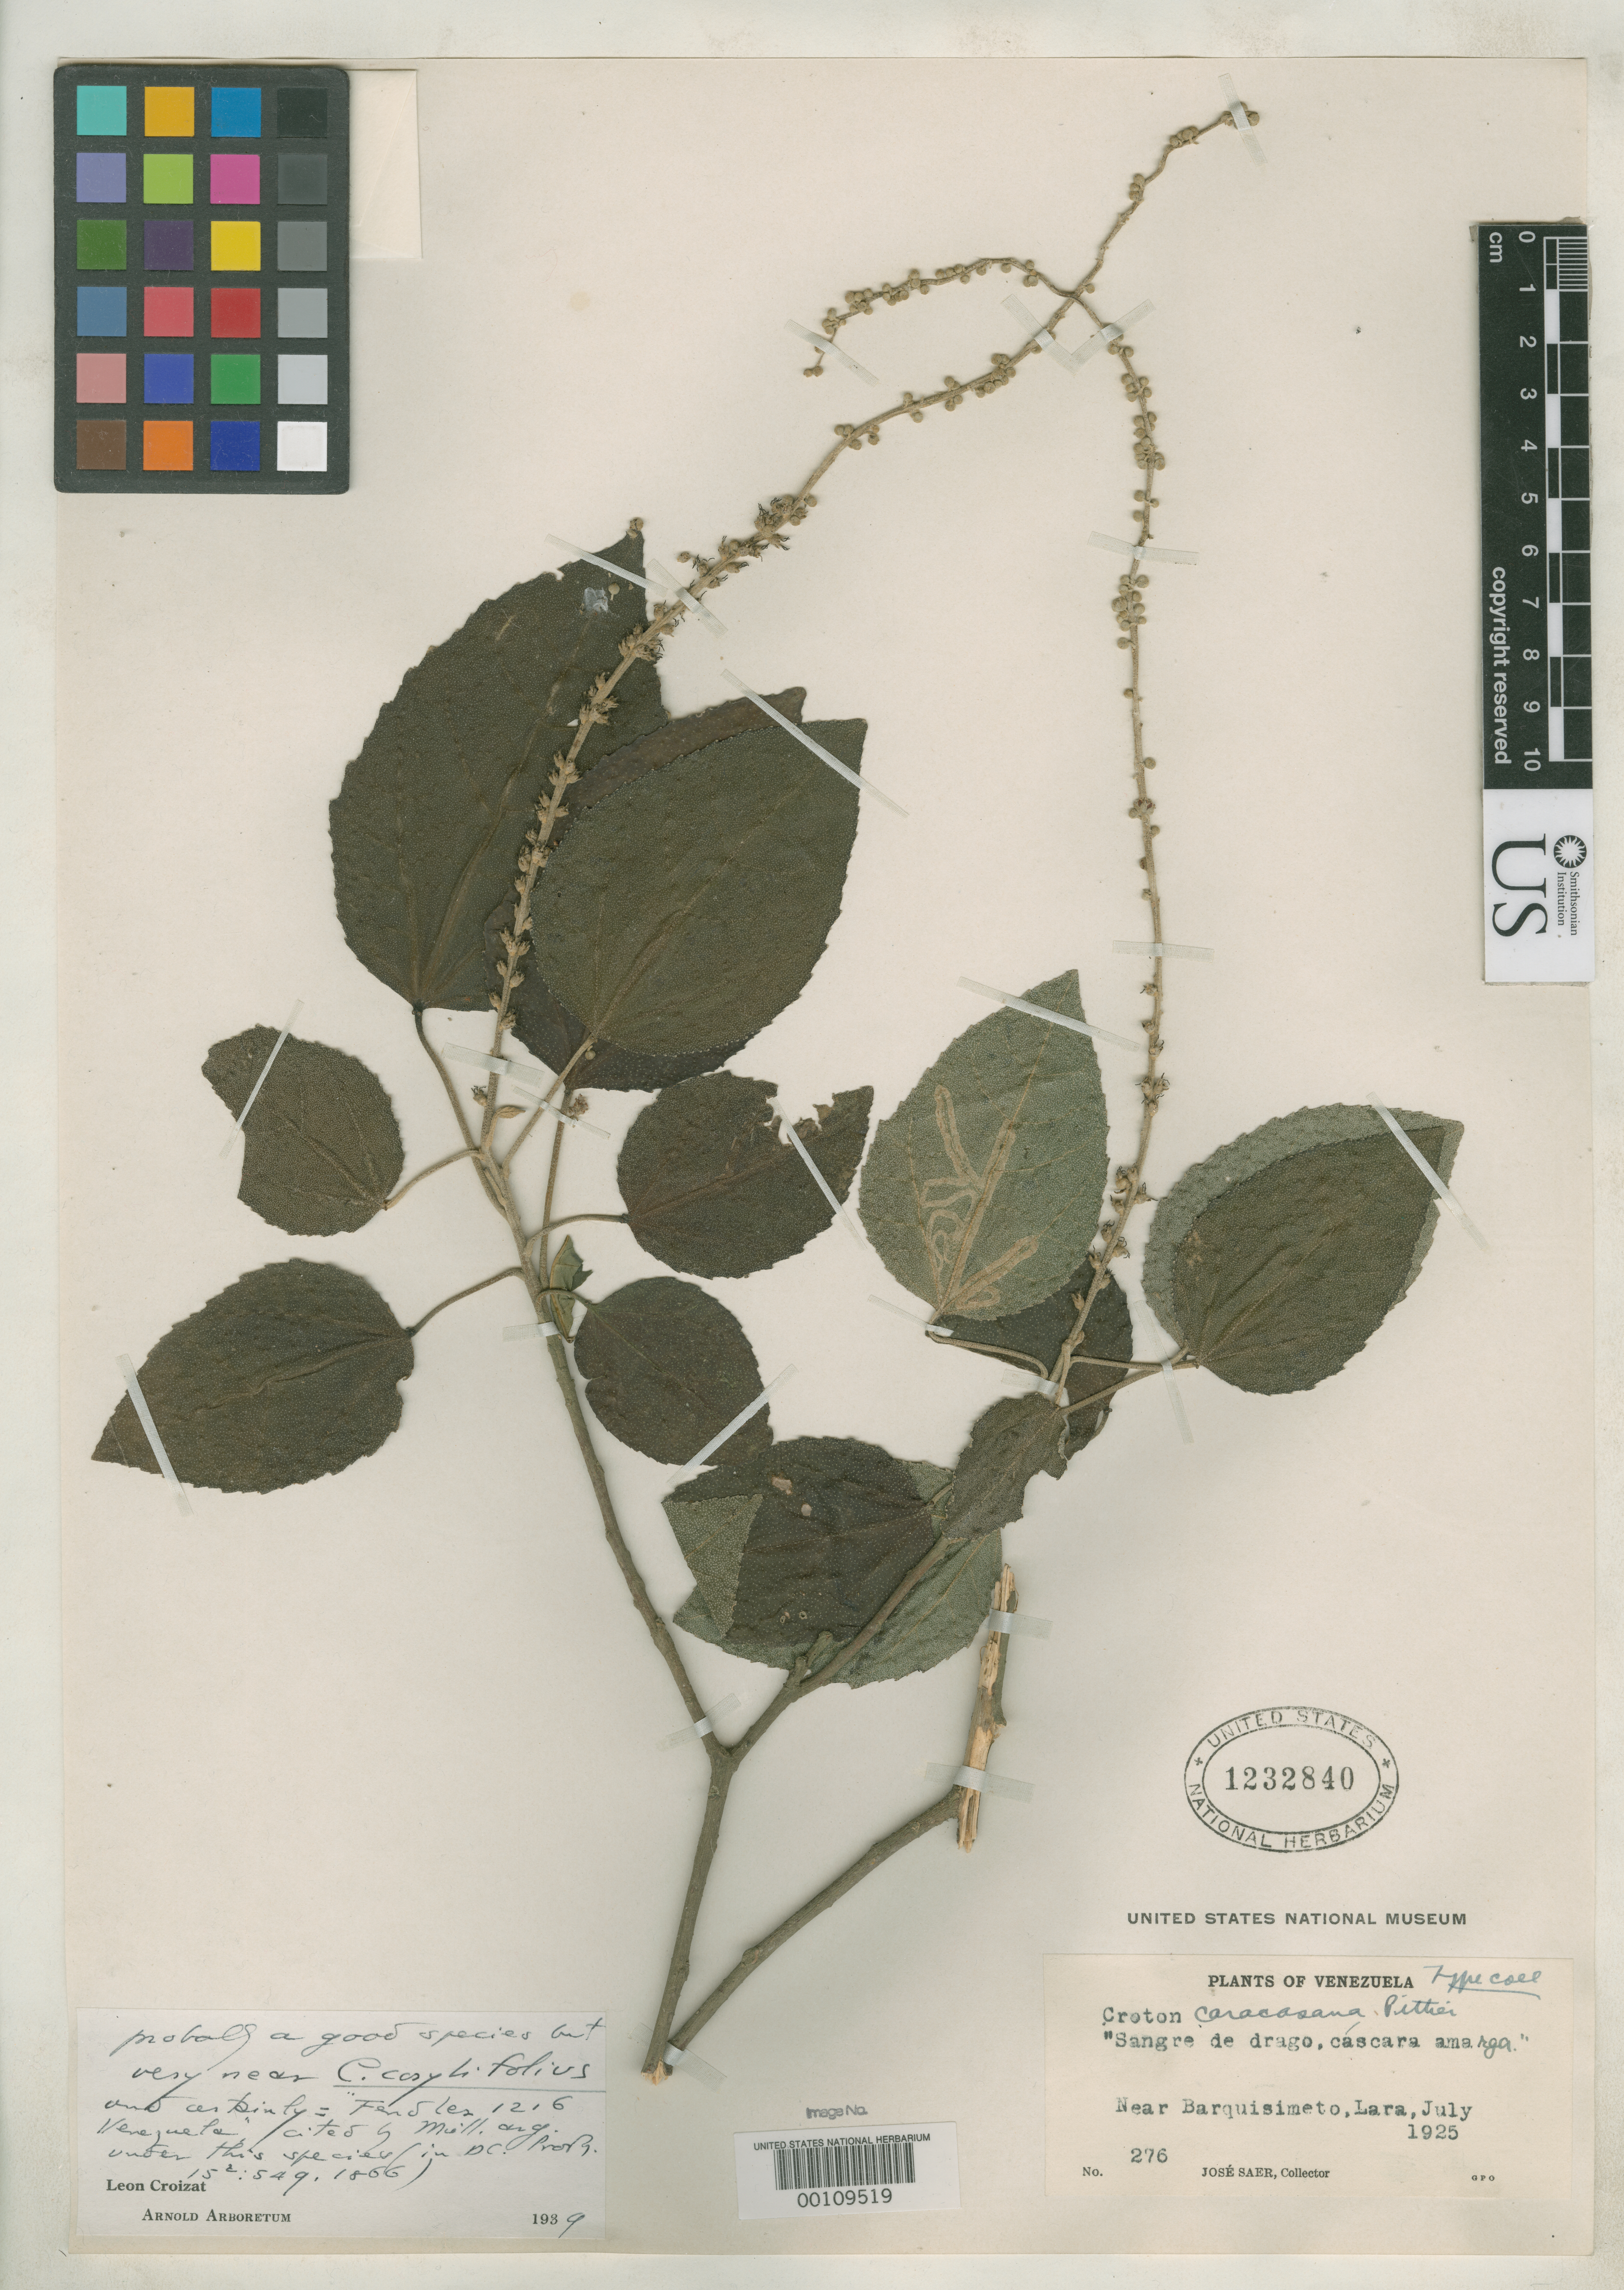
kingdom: Plantae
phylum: Tracheophyta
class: Magnoliopsida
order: Malpighiales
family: Euphorbiaceae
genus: Croton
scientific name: Croton caracasanus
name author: Pittier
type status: Type Collection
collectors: J. Saer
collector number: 276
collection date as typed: Jul 1925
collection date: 1925-07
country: Venezuela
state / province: Lara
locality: Near Borquisineto.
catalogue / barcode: US 1232840